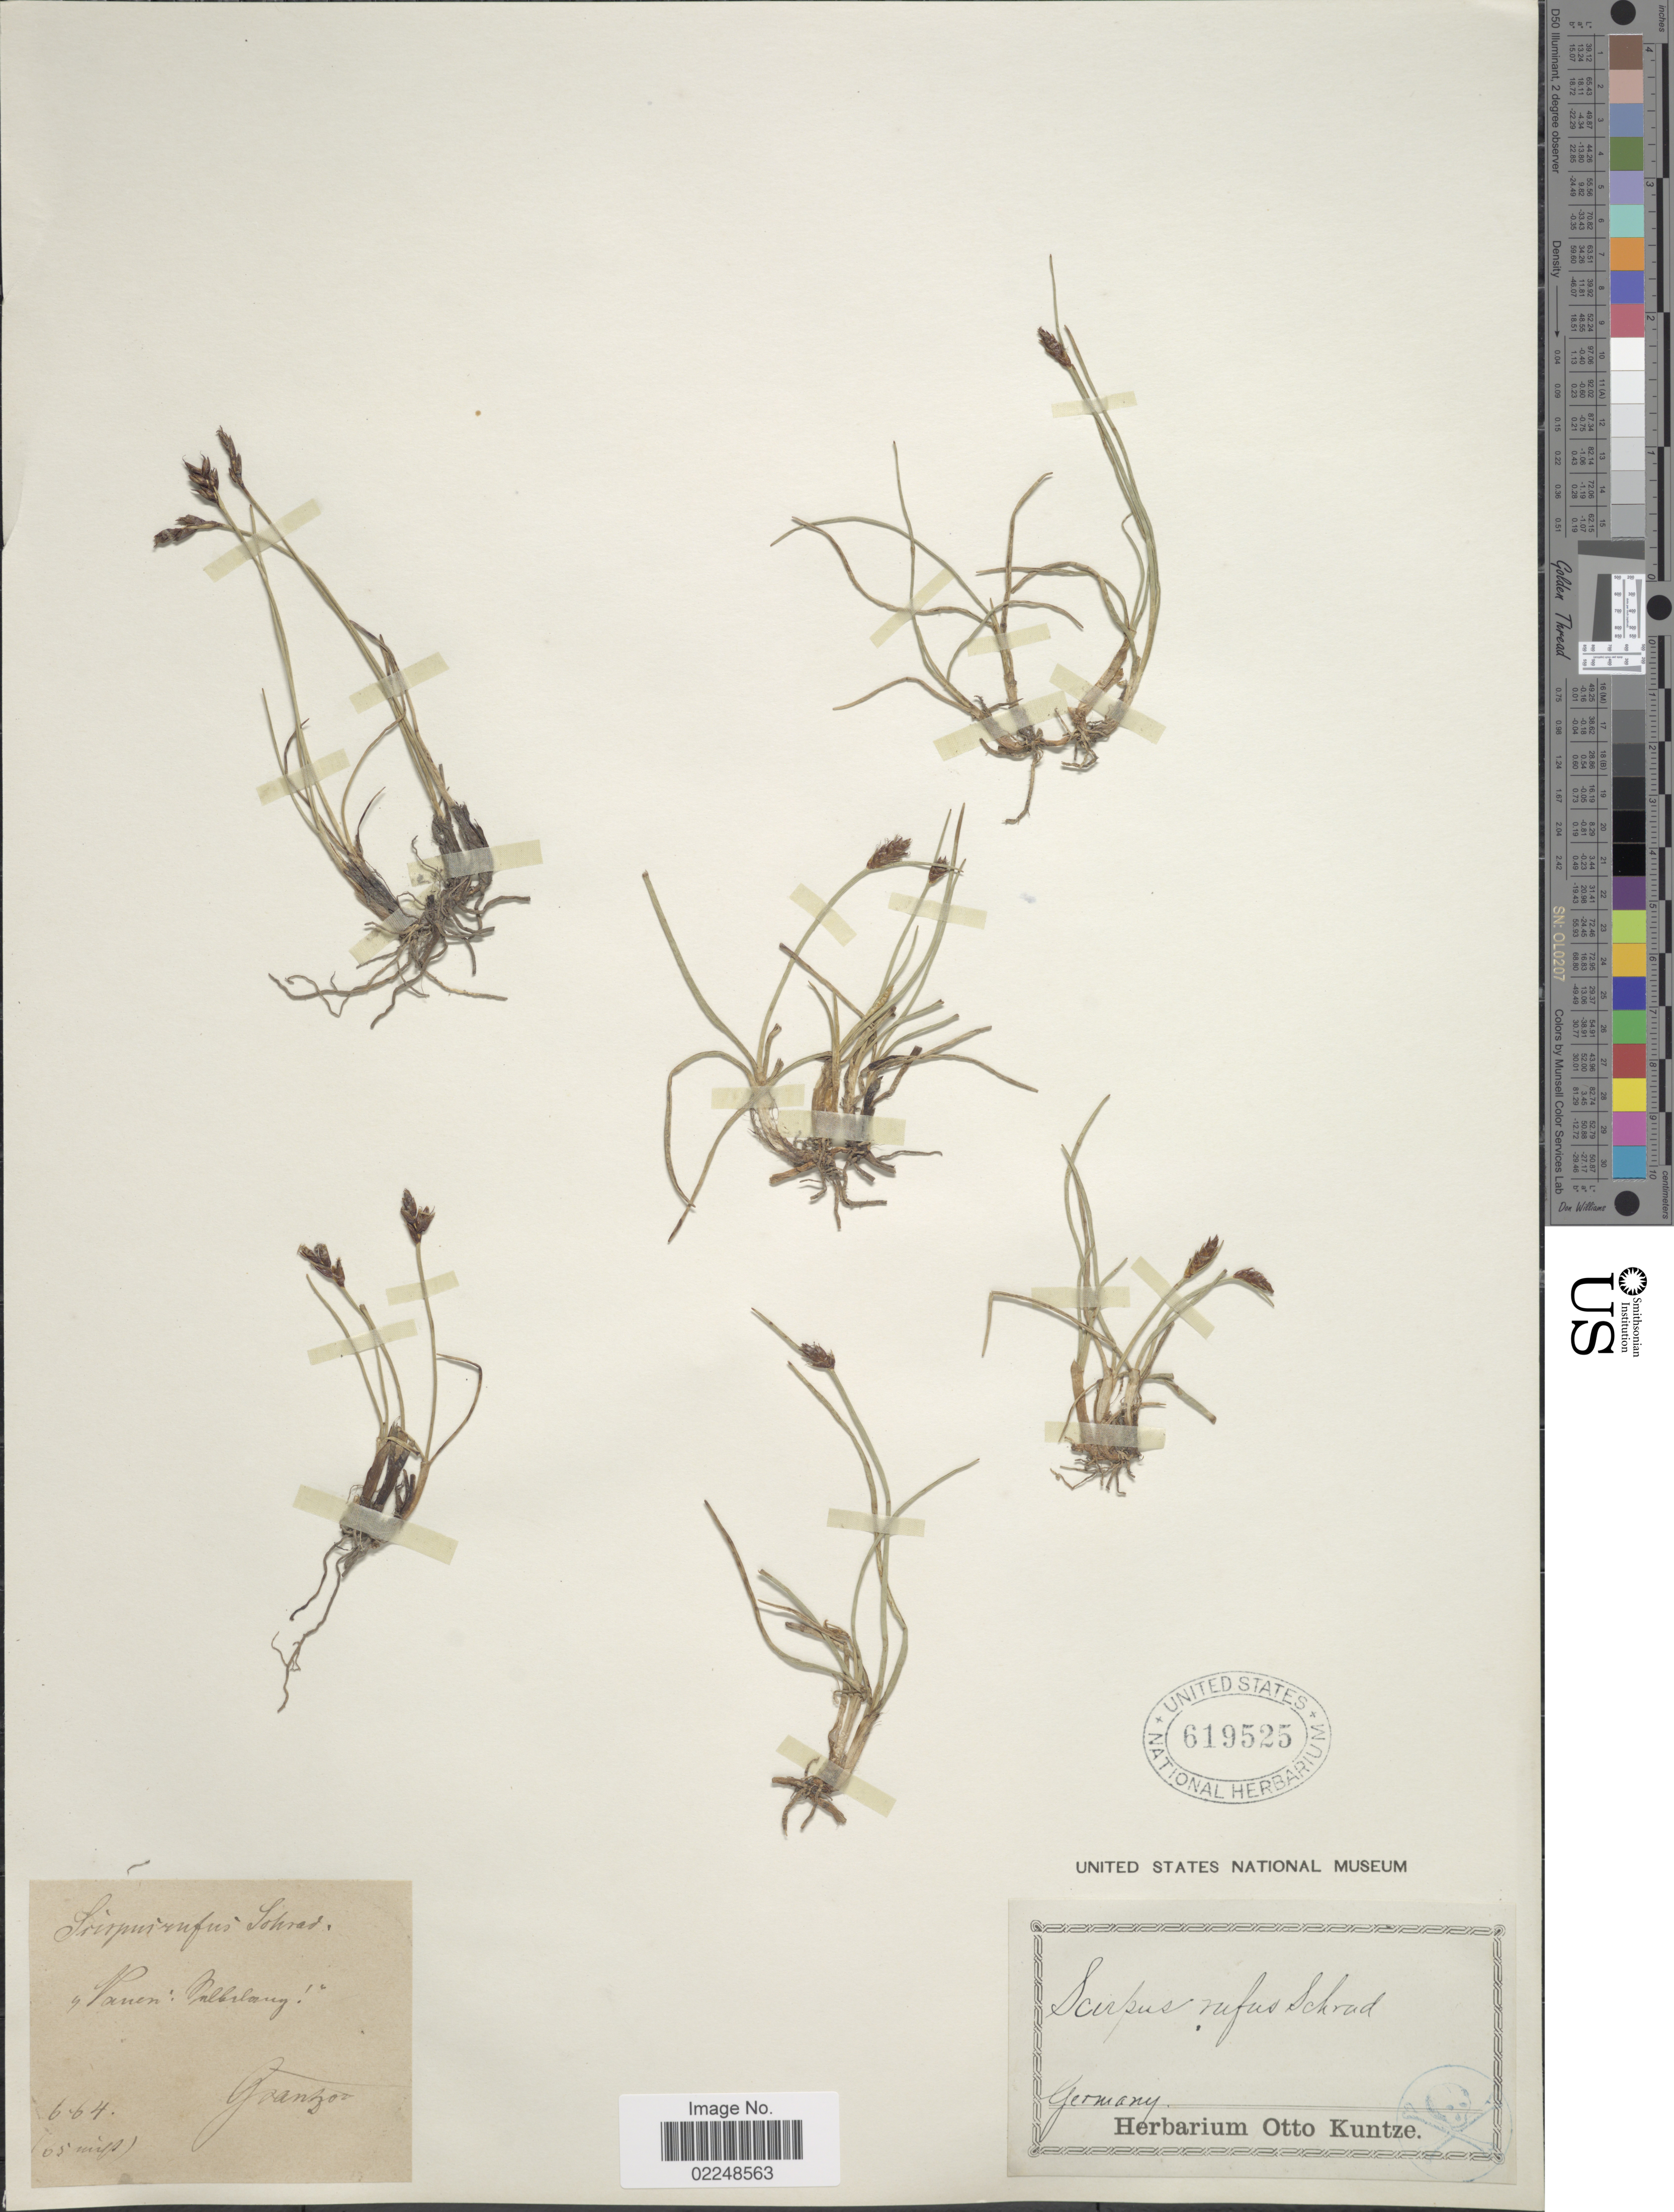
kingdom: Plantae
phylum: Tracheophyta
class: Liliopsida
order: Poales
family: Cyperaceae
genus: Blysmopsis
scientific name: Blysmopsis rufa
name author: (Huds.) Oteng-Yeb.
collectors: ex herb. Otto Kuntze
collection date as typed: Transcribed d/m/y: /6/64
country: Germany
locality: Granzos [interpreted] [unsure placement]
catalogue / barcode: US 619525